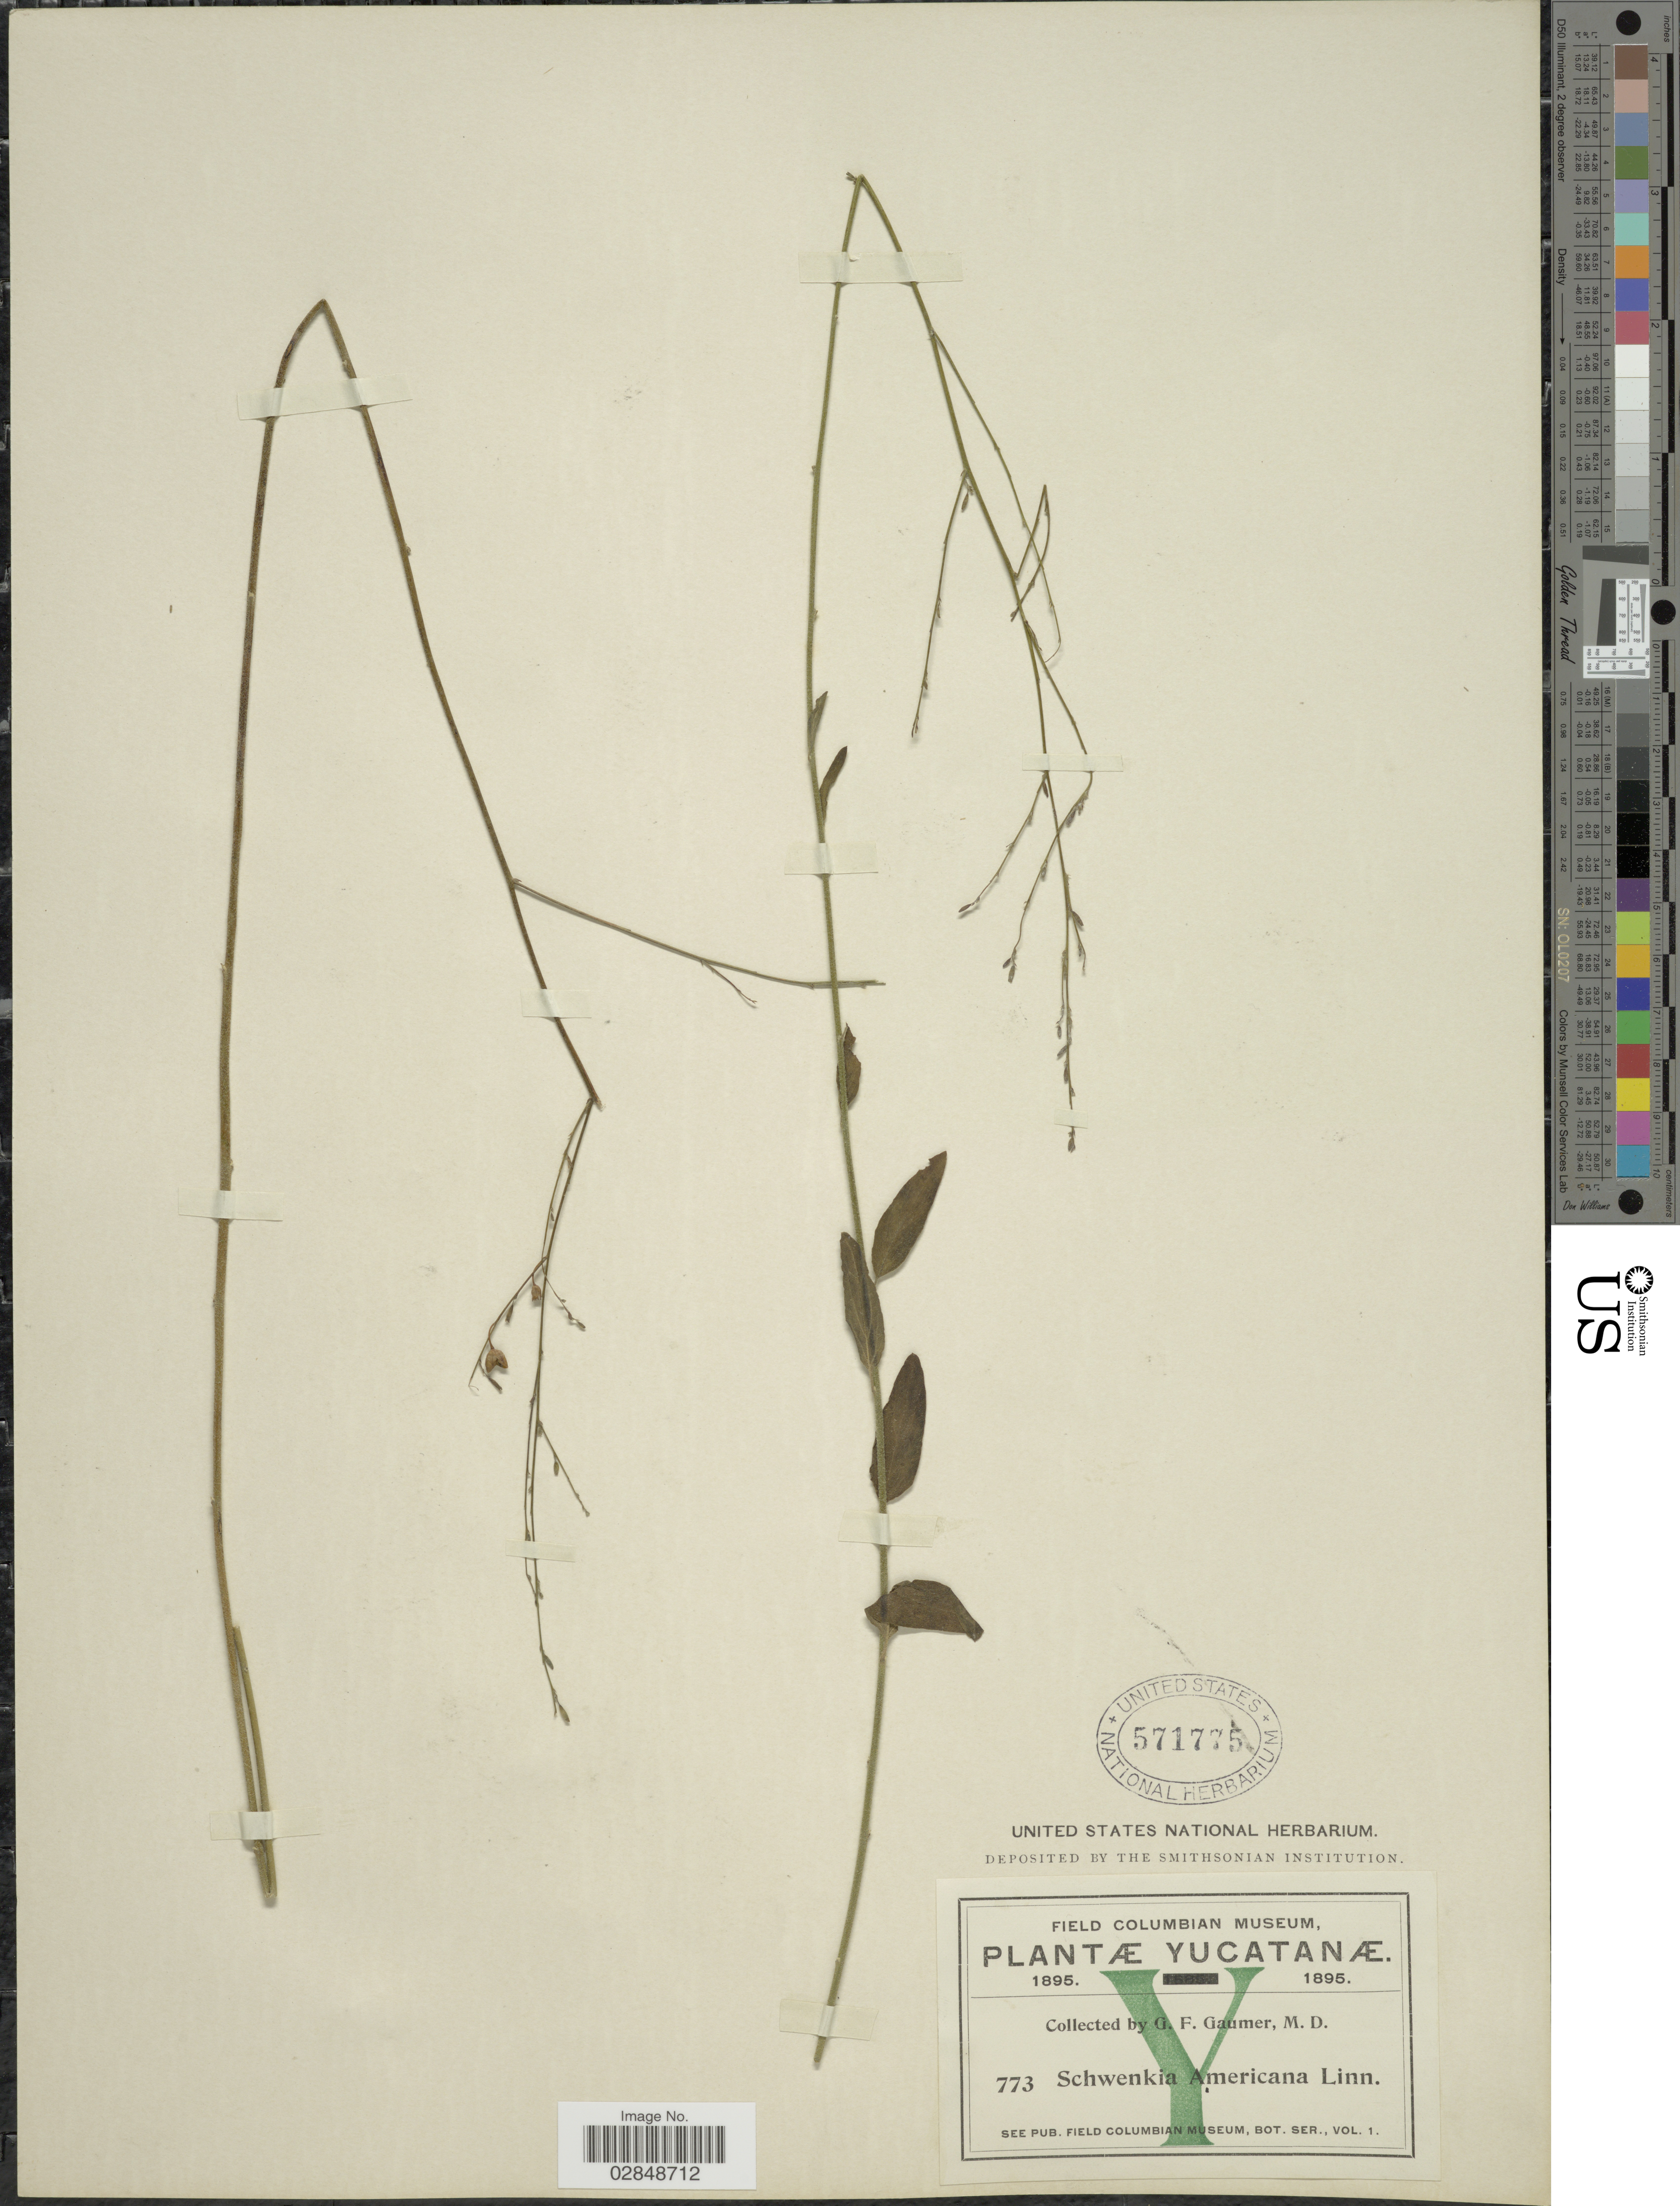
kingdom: Plantae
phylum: Tracheophyta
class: Magnoliopsida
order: Solanales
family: Solanaceae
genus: Schwenckia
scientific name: Schwenckia americana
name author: L.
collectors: G. F. Gaumer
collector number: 773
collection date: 1895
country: Mexico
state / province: Yucatán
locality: Yucatanæ.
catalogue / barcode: US 571775